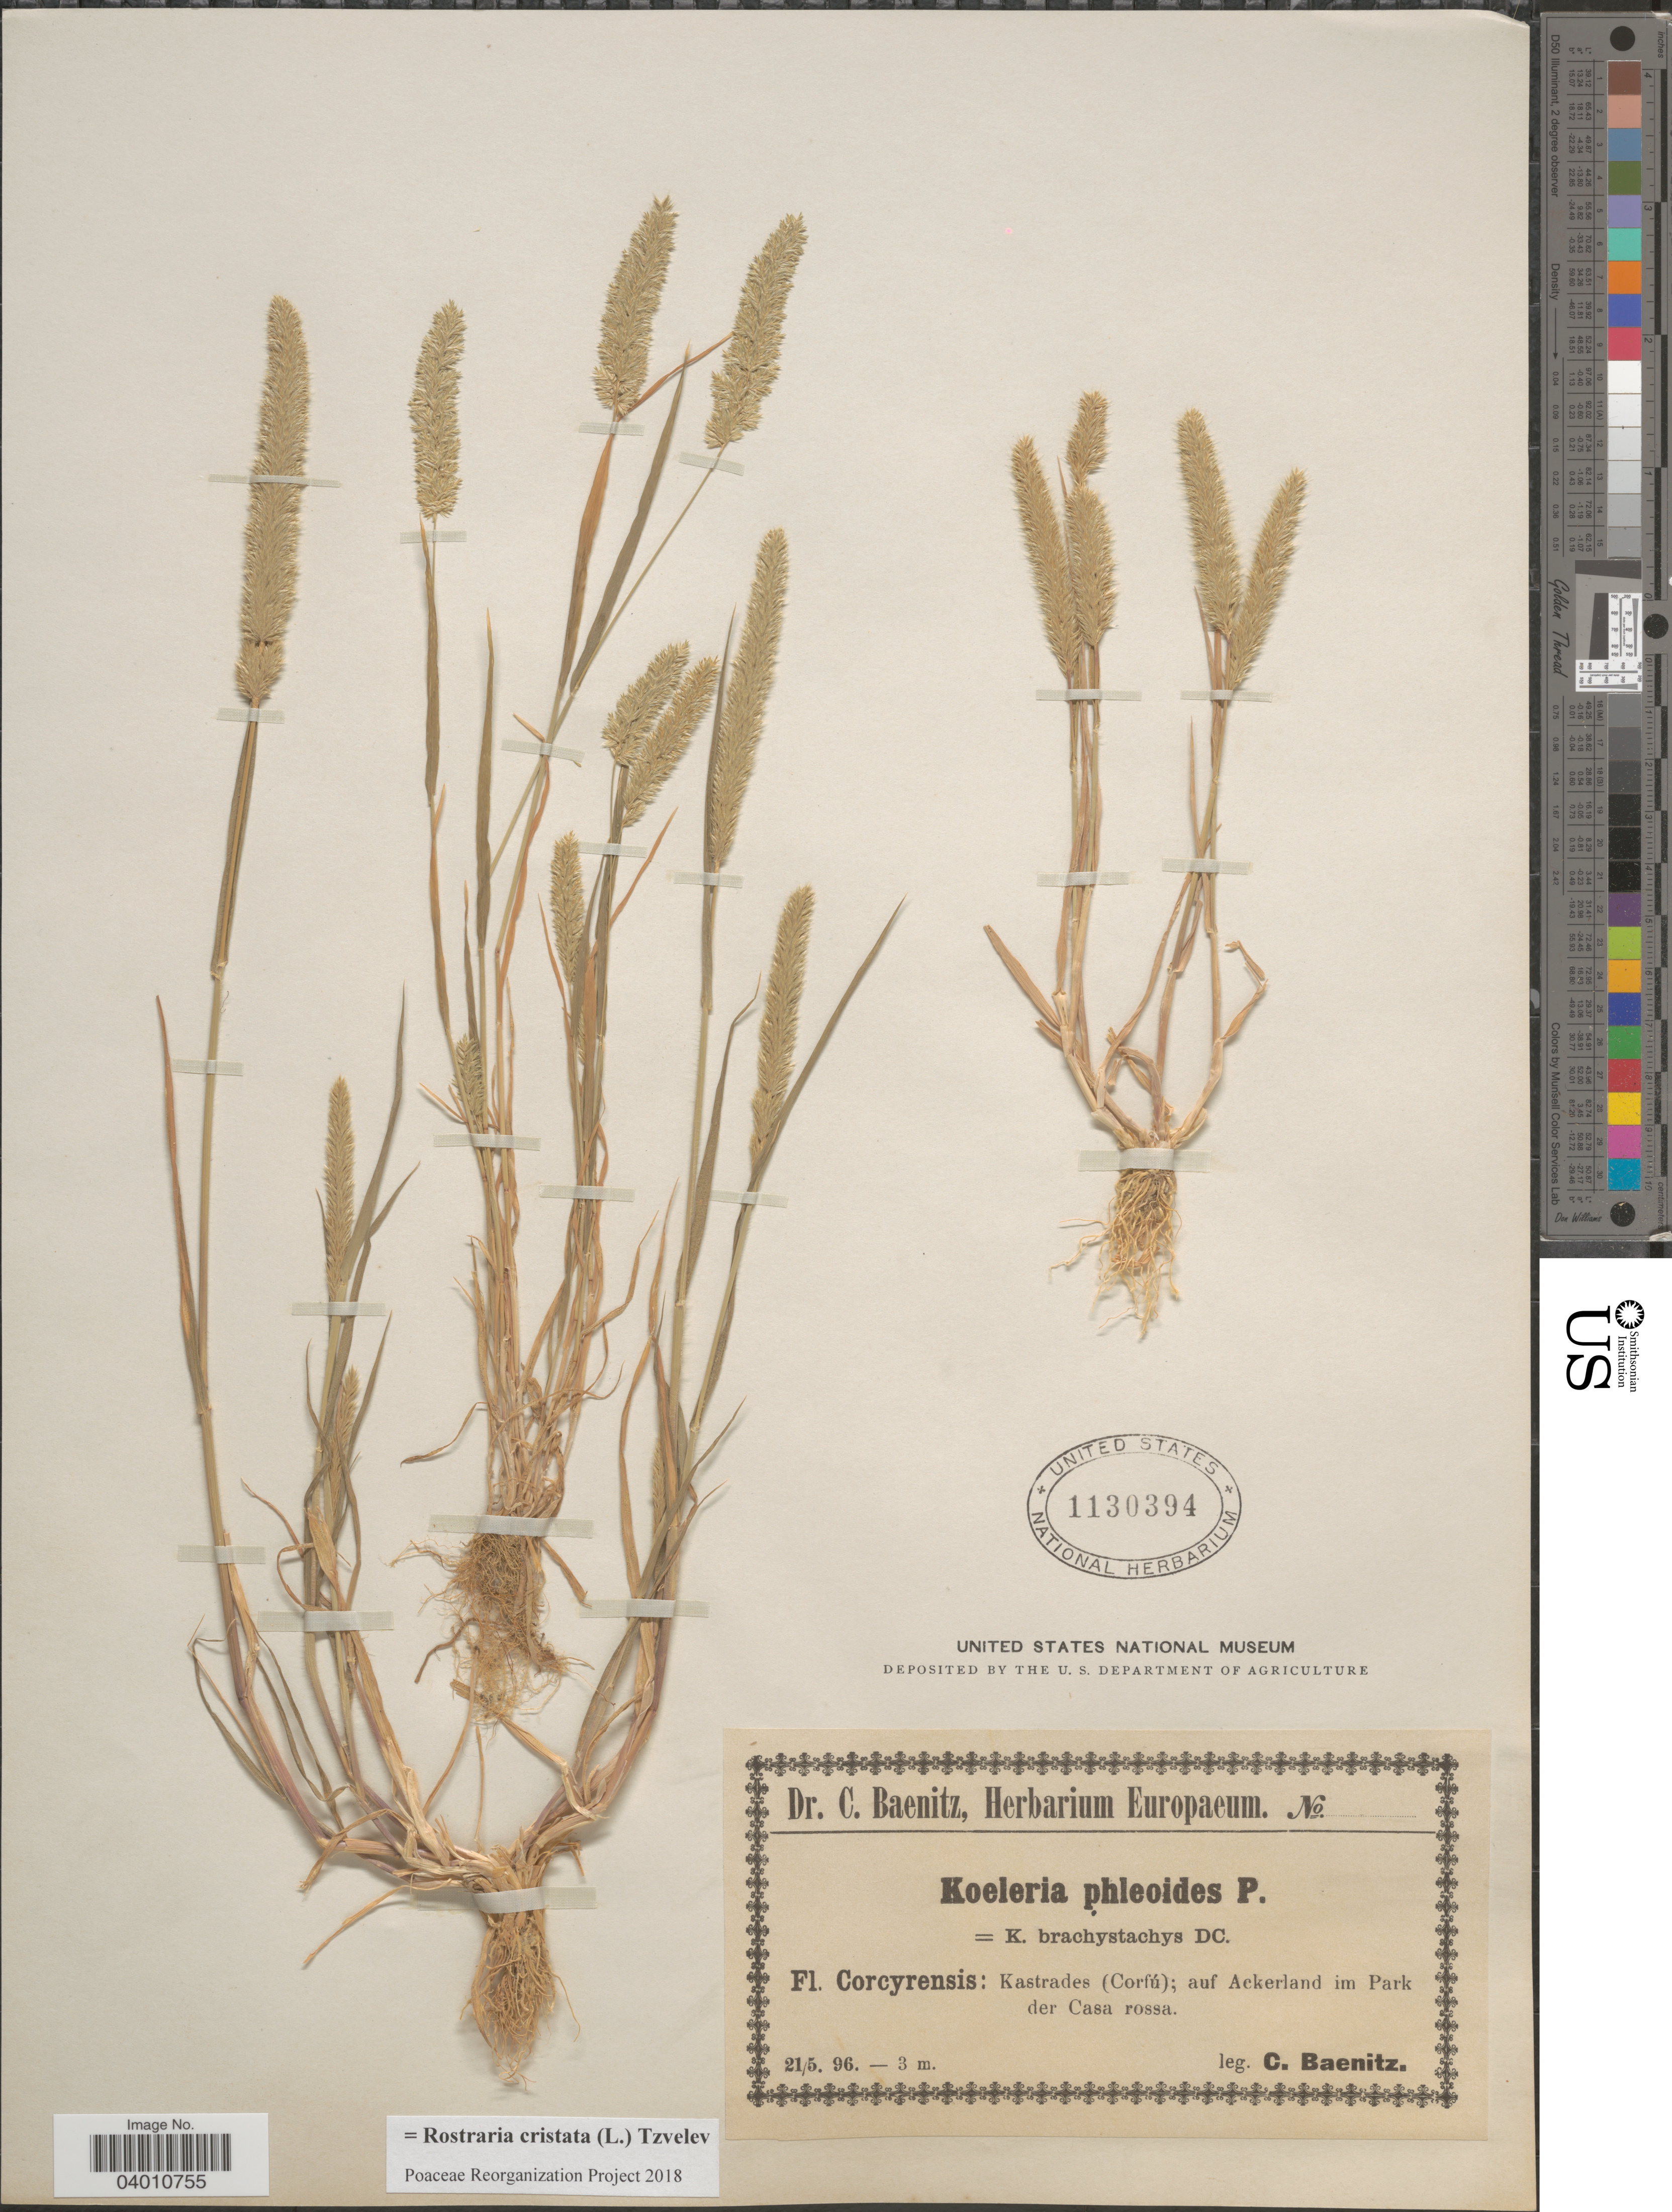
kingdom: Plantae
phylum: Tracheophyta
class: Liliopsida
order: Poales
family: Poaceae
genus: Rostraria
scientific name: Rostraria cristata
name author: (L.) Tzvelev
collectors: C. G. Baenitz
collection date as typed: Transcribed d/m/y: 21/5/96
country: Greece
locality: Corcyrensis: Kastrades (Corfú); auf Ackerland im Park der Casa rossa.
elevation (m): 3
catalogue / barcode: US 1130394